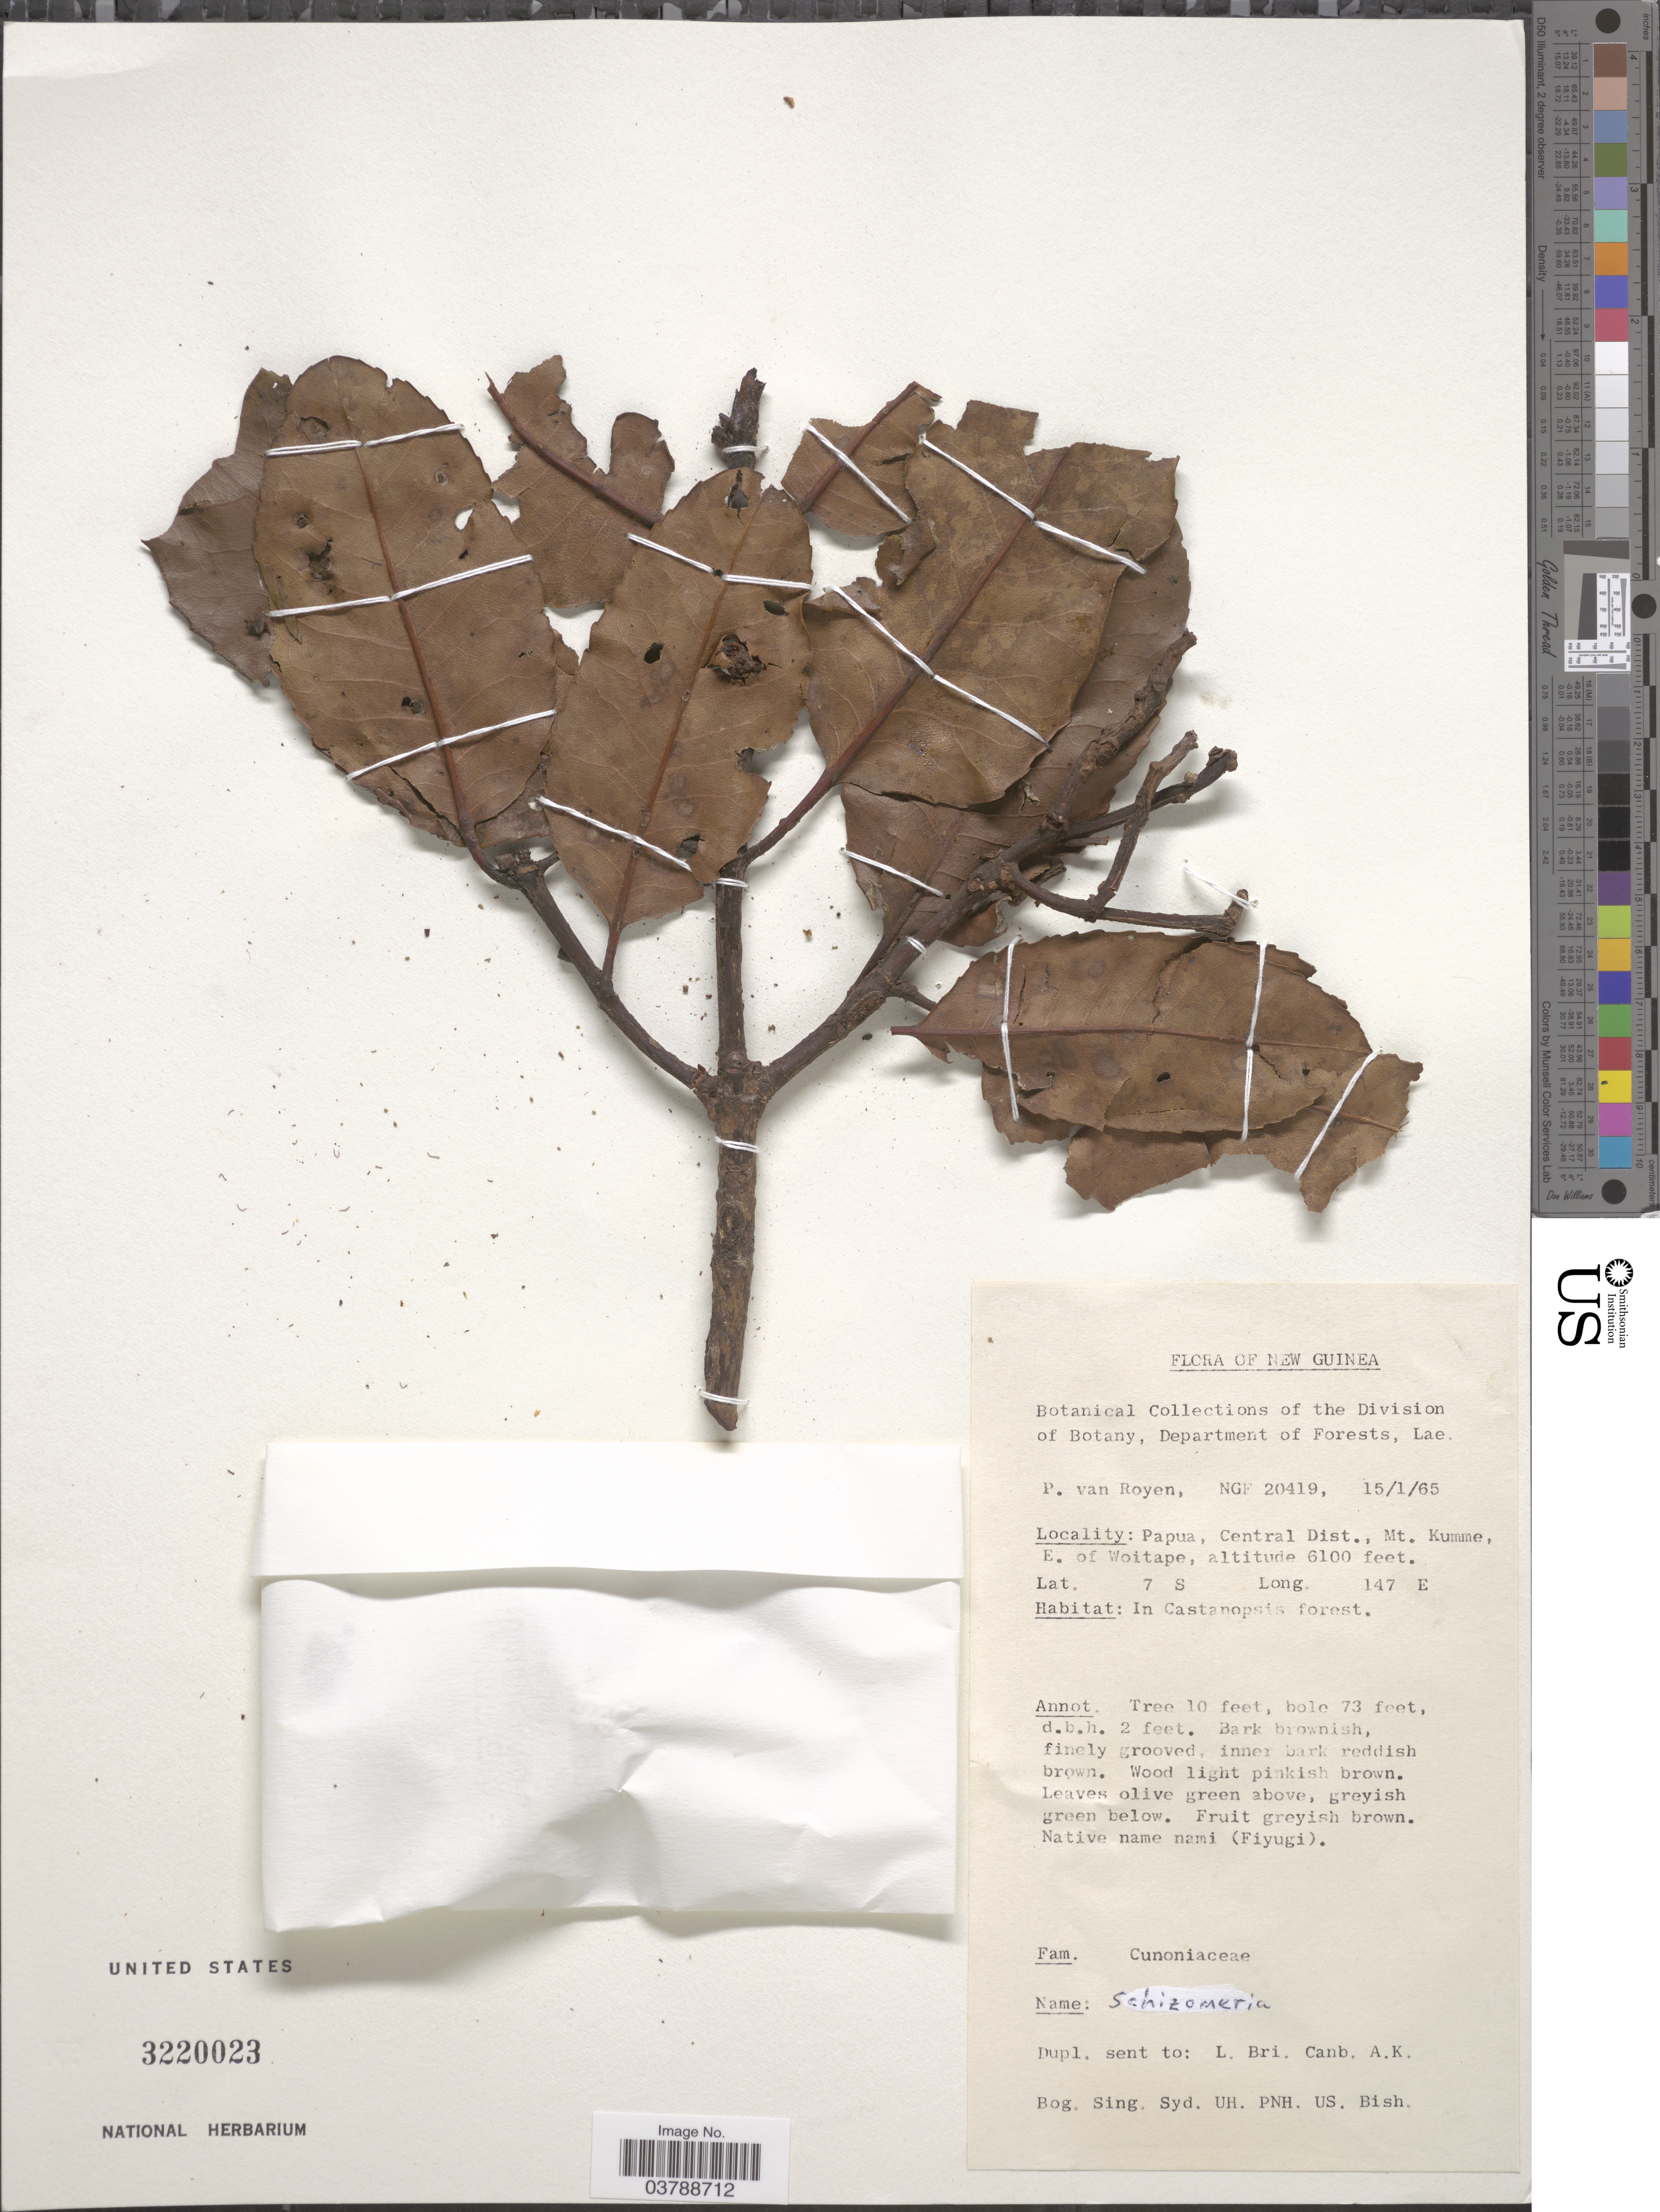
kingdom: Plantae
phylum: Tracheophyta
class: Magnoliopsida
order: Oxalidales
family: Cunoniaceae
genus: Schizomeria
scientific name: Schizomeria sp.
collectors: P. van Royen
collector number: NGF20419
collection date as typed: Transcribed d/m/y: 15/1/65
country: Papua New Guinea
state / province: Central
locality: New Guinea. Papua, Central Dist., Mt. Kumme, E. of Woitape.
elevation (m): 1859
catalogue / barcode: US 3220023